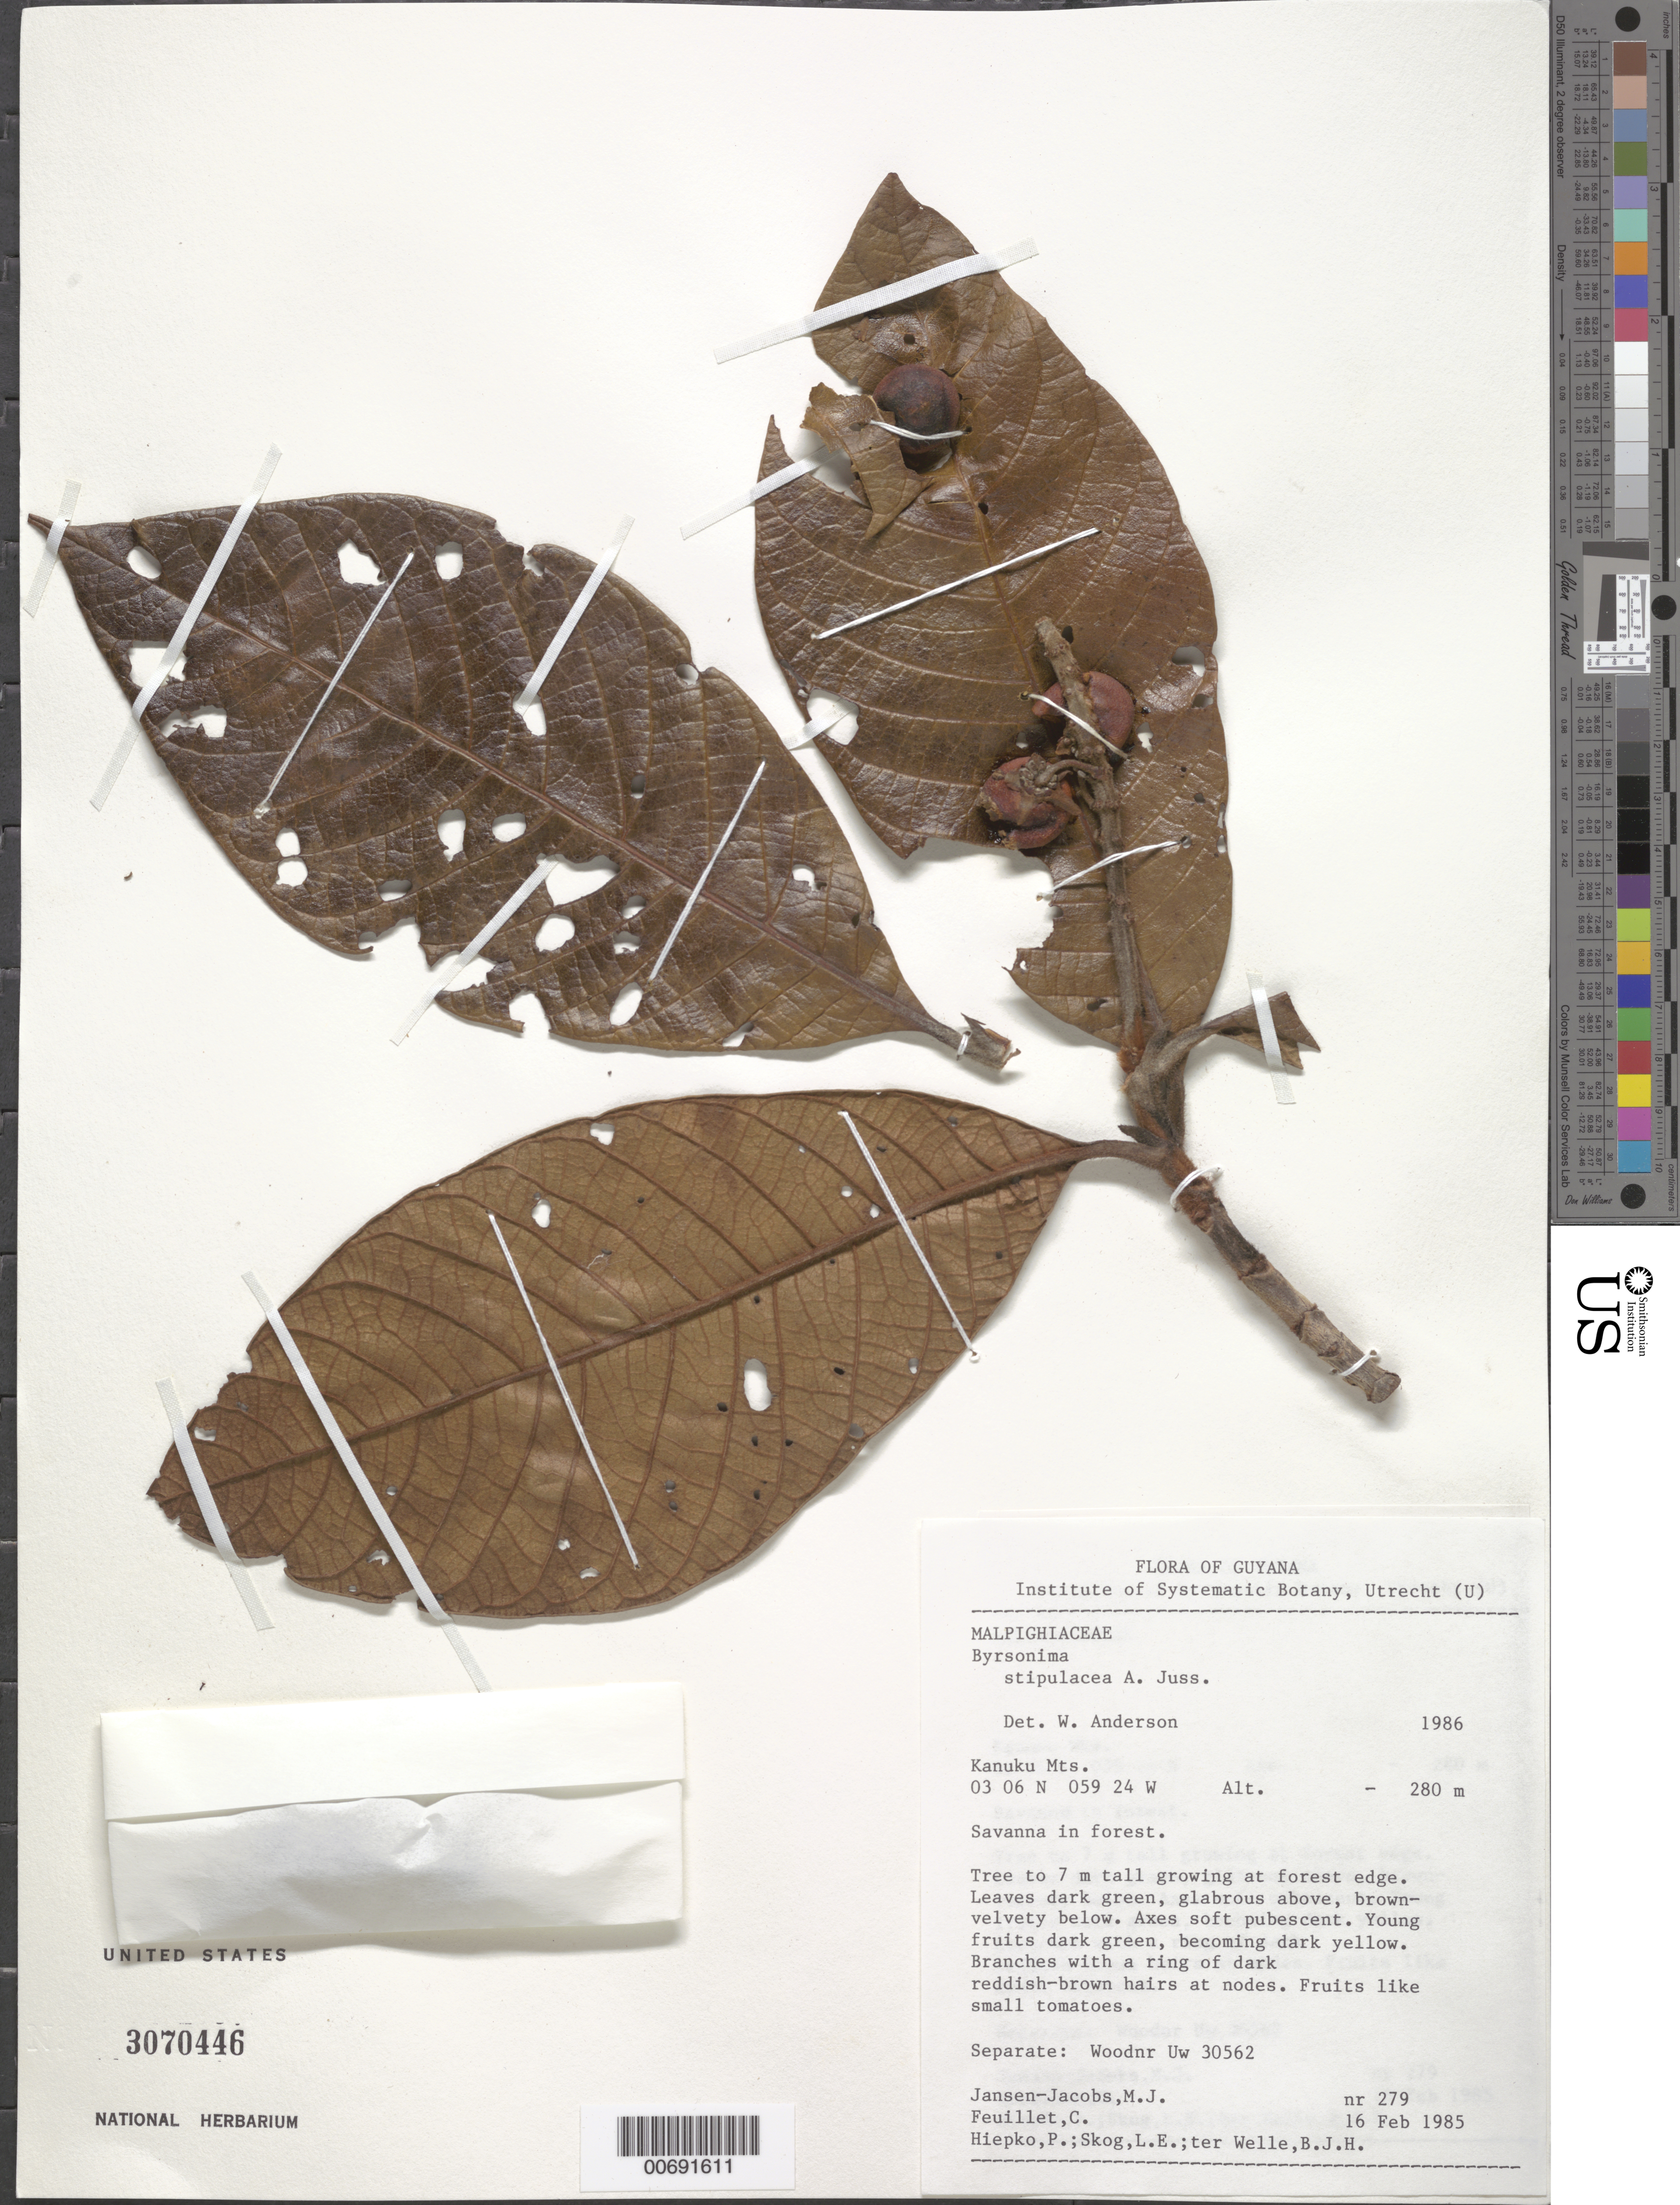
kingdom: Plantae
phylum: Tracheophyta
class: Magnoliopsida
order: Malpighiales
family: Malpighiaceae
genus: Byrsonima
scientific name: Byrsonima stipulacea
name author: A. Juss.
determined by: Anderson, W. R., (MICH), University of Michigan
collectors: M. J. Jansen-Jacobs, C. Feuillet, P. H. Hiepko, L. E. Skog & B. Welle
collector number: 279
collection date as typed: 16-Feb-85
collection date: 1985-02-16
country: Guyana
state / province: U. Takutu-U. Essequibo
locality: Kanuku Mts.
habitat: Savanna in forest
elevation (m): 280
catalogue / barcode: US 3070446